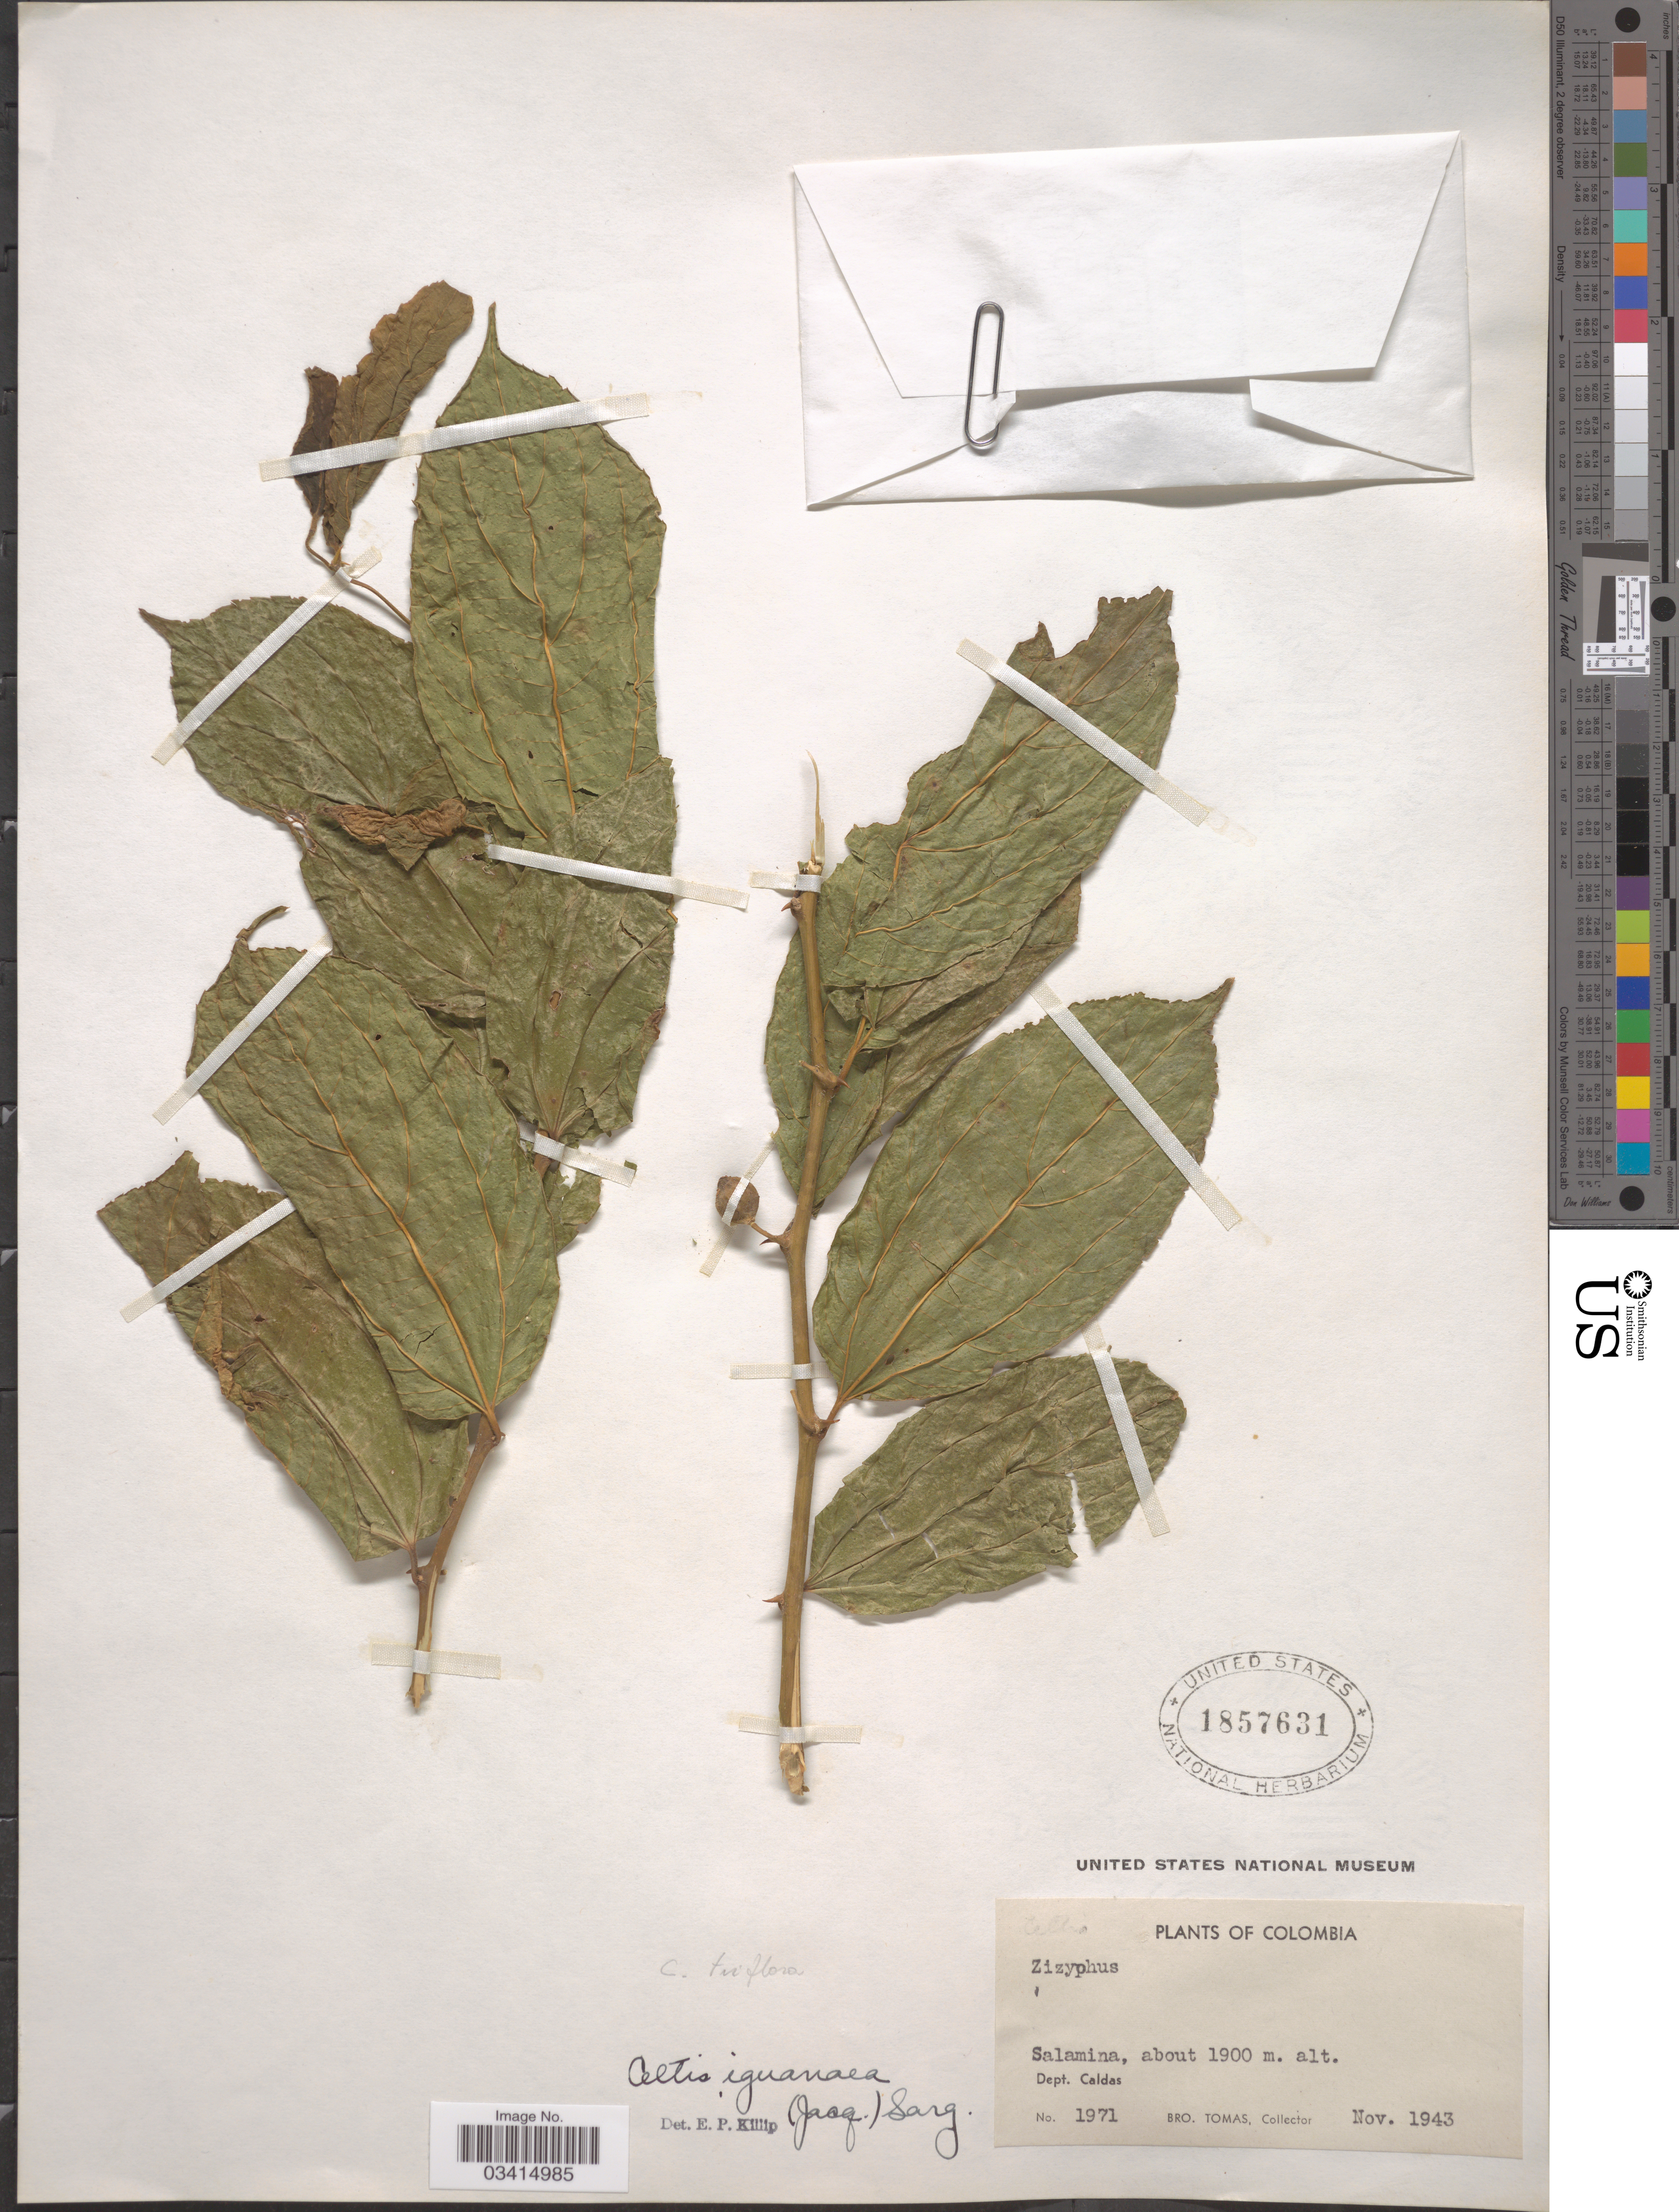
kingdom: Plantae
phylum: Tracheophyta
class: Magnoliopsida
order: Rosales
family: Cannabaceae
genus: Celtis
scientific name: Celtis triflora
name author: (Klotzsch) Ruiz ex Miq.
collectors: B. Tomas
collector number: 1971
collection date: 1943-11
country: Colombia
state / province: Caldas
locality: Salamina. Dept. Caldas.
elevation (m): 1900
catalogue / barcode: US 1857631